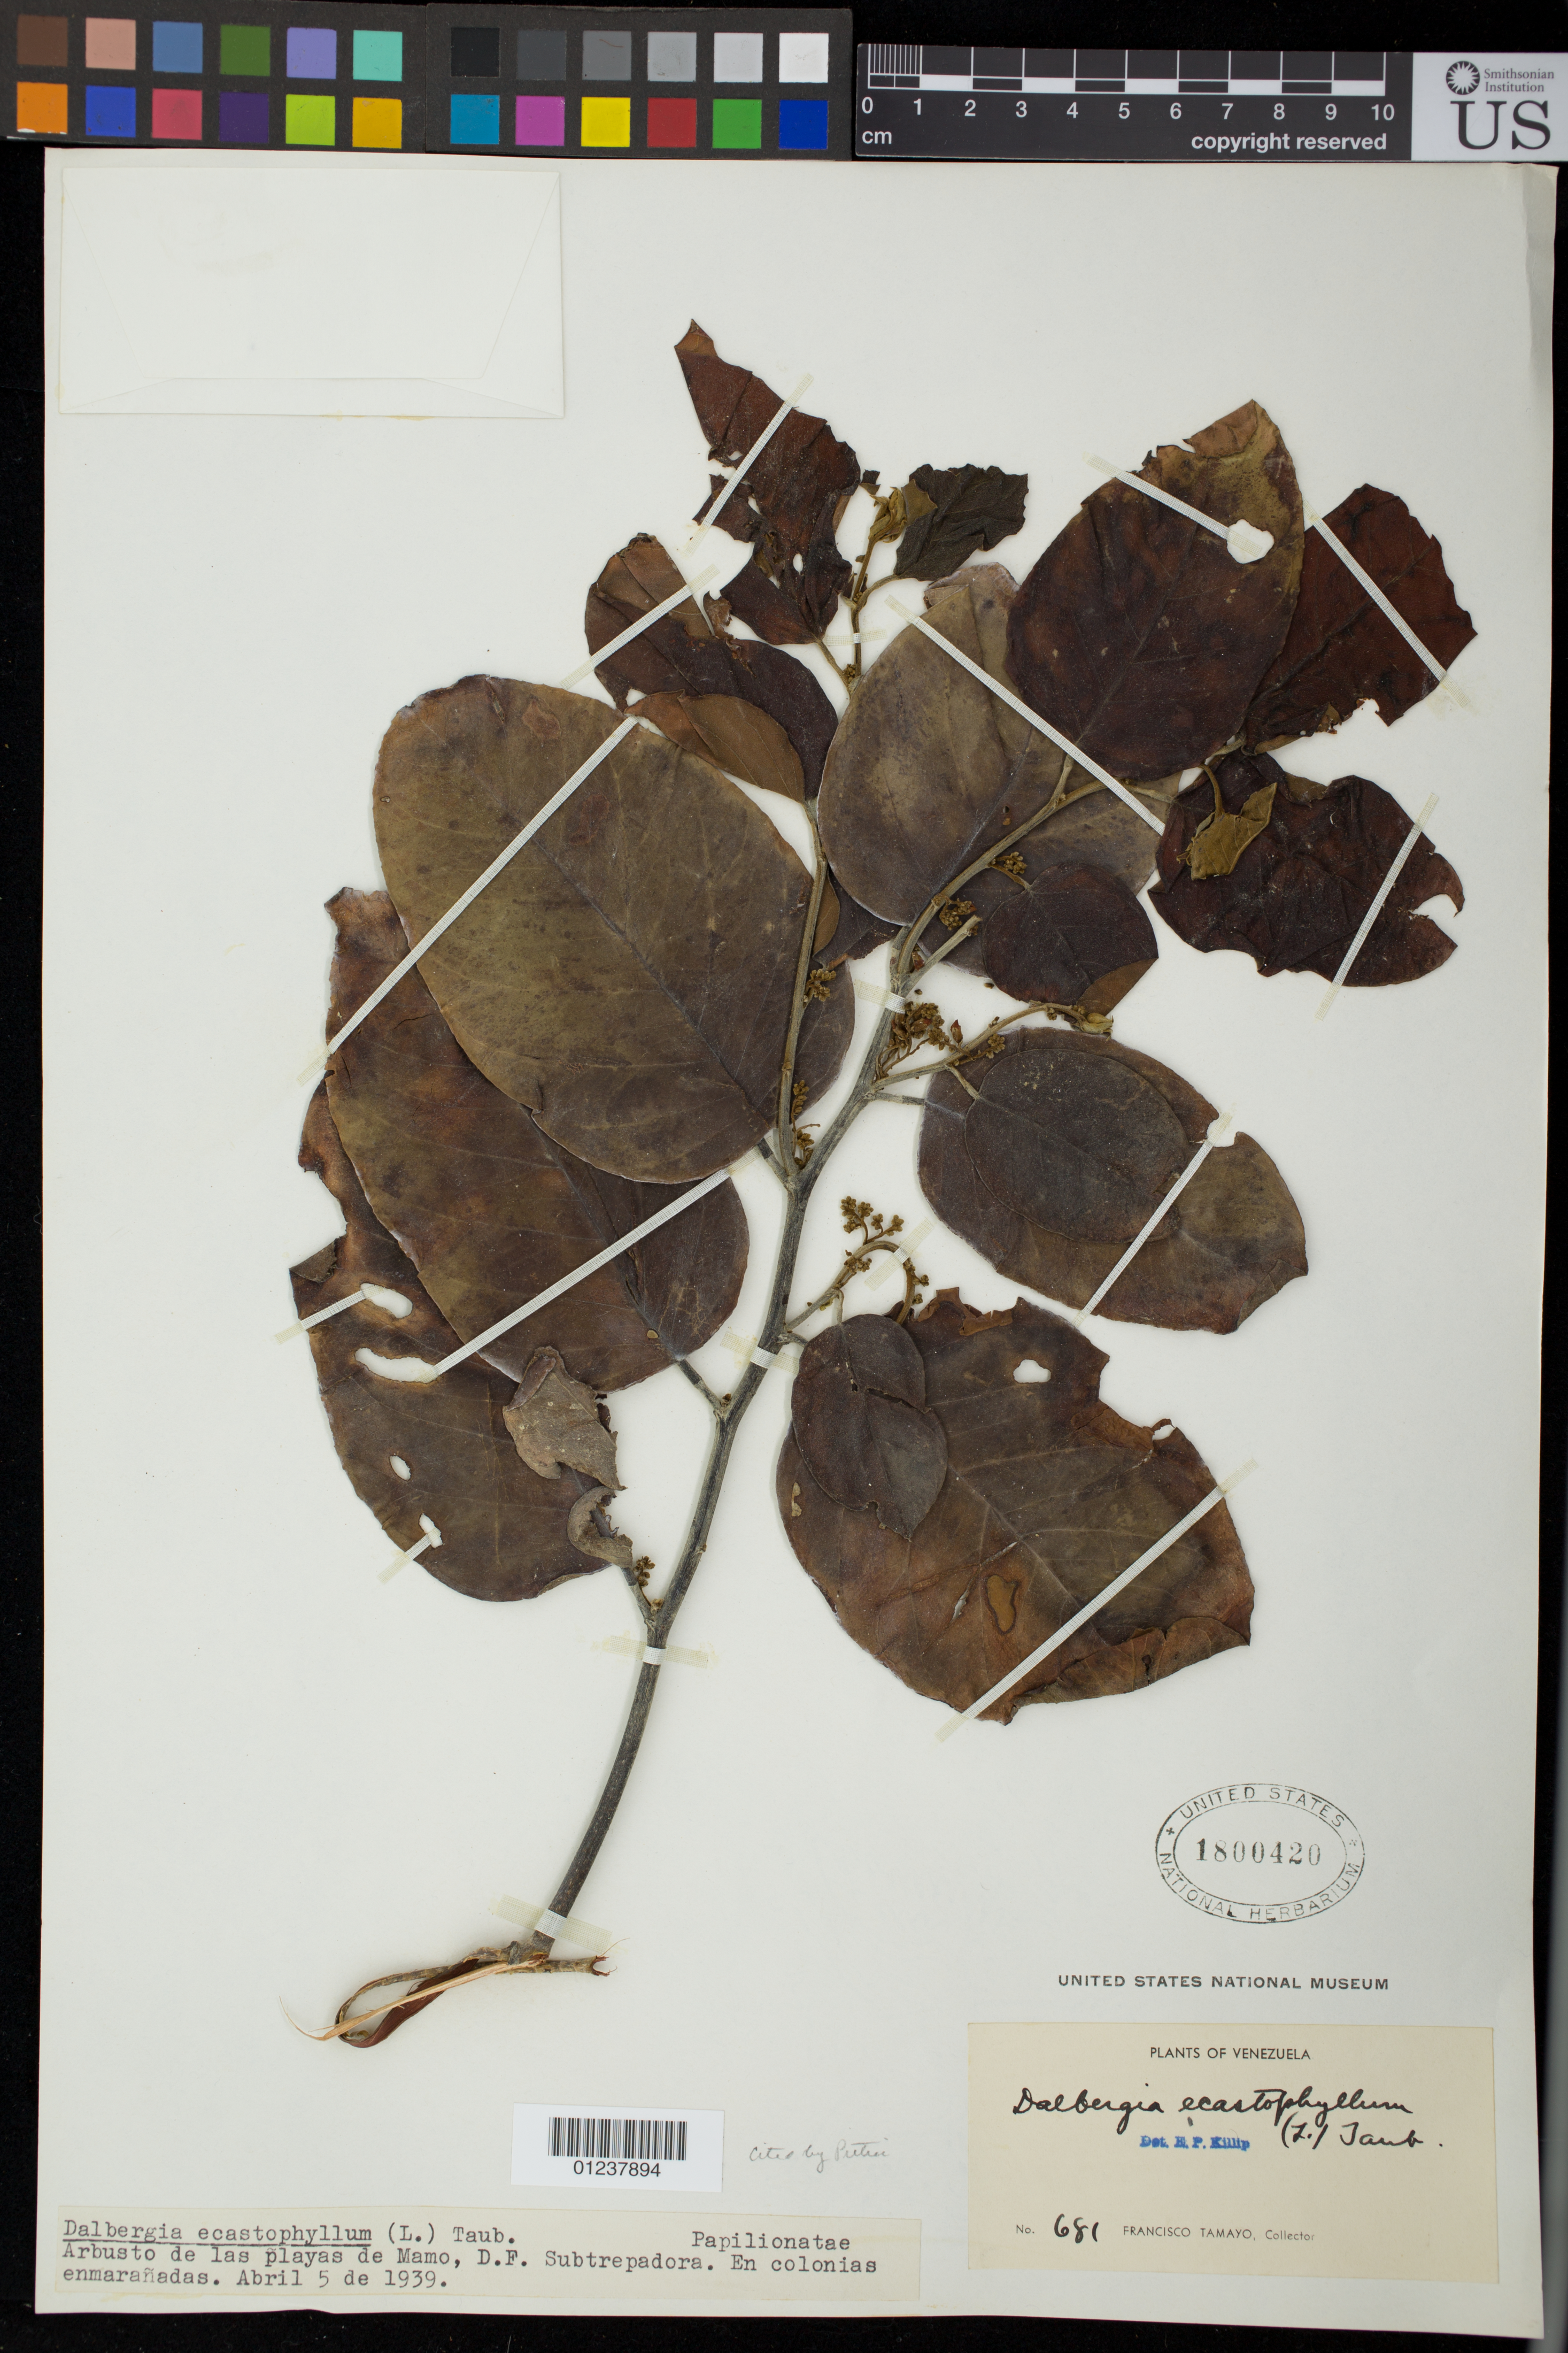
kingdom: Plantae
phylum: Tracheophyta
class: Magnoliopsida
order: Fabales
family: Fabaceae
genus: Dalbergia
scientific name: Dalbergia ecastaphyllum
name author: (L.) Taub.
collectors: F. Tamayo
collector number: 681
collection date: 1939-04-05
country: Venezuela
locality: Arbusto de las playas de Mamo, D.F. Subtrepadora En colonias enmaranadas.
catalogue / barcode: US 1800420